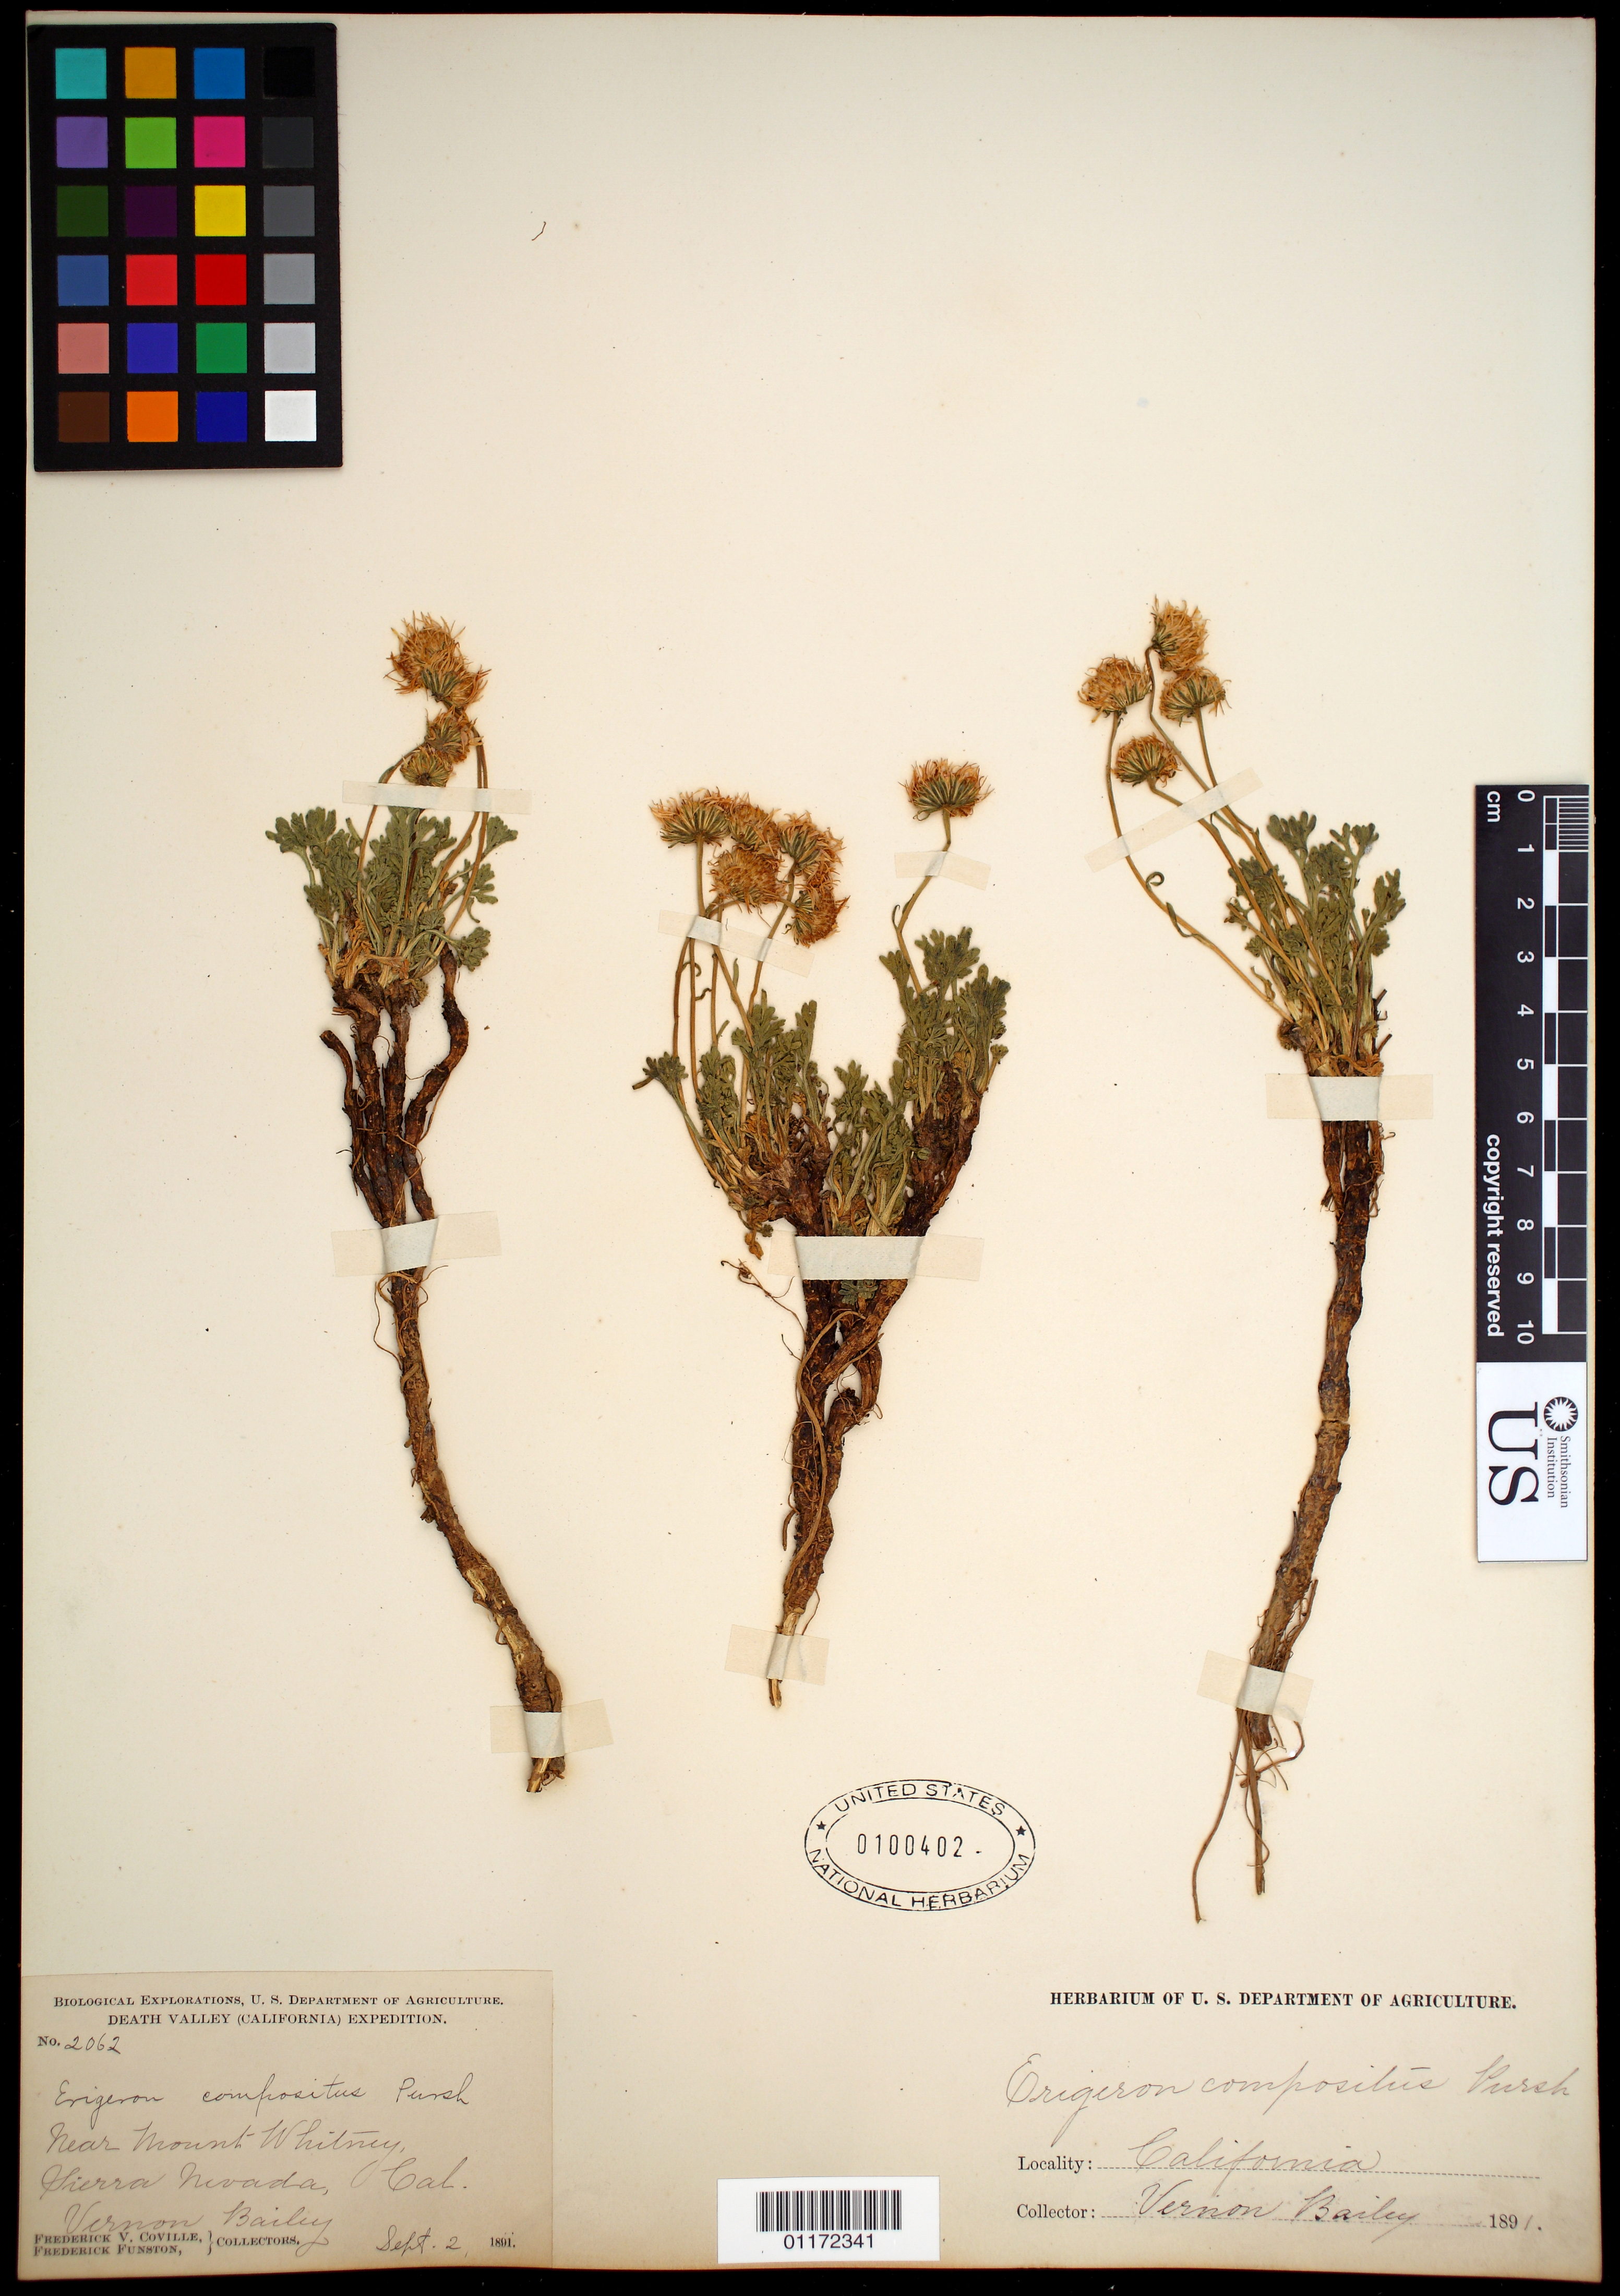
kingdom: Plantae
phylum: Tracheophyta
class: Magnoliopsida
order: Asterales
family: Asteraceae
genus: Erigeron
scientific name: Erigeron compositus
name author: Pursh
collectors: V. O. Bailey, F. V. Coville & F. Funston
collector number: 2062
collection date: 1891-09-02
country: United States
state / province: California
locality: near Mount Whitney, Sierra Nevada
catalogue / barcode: US 100402